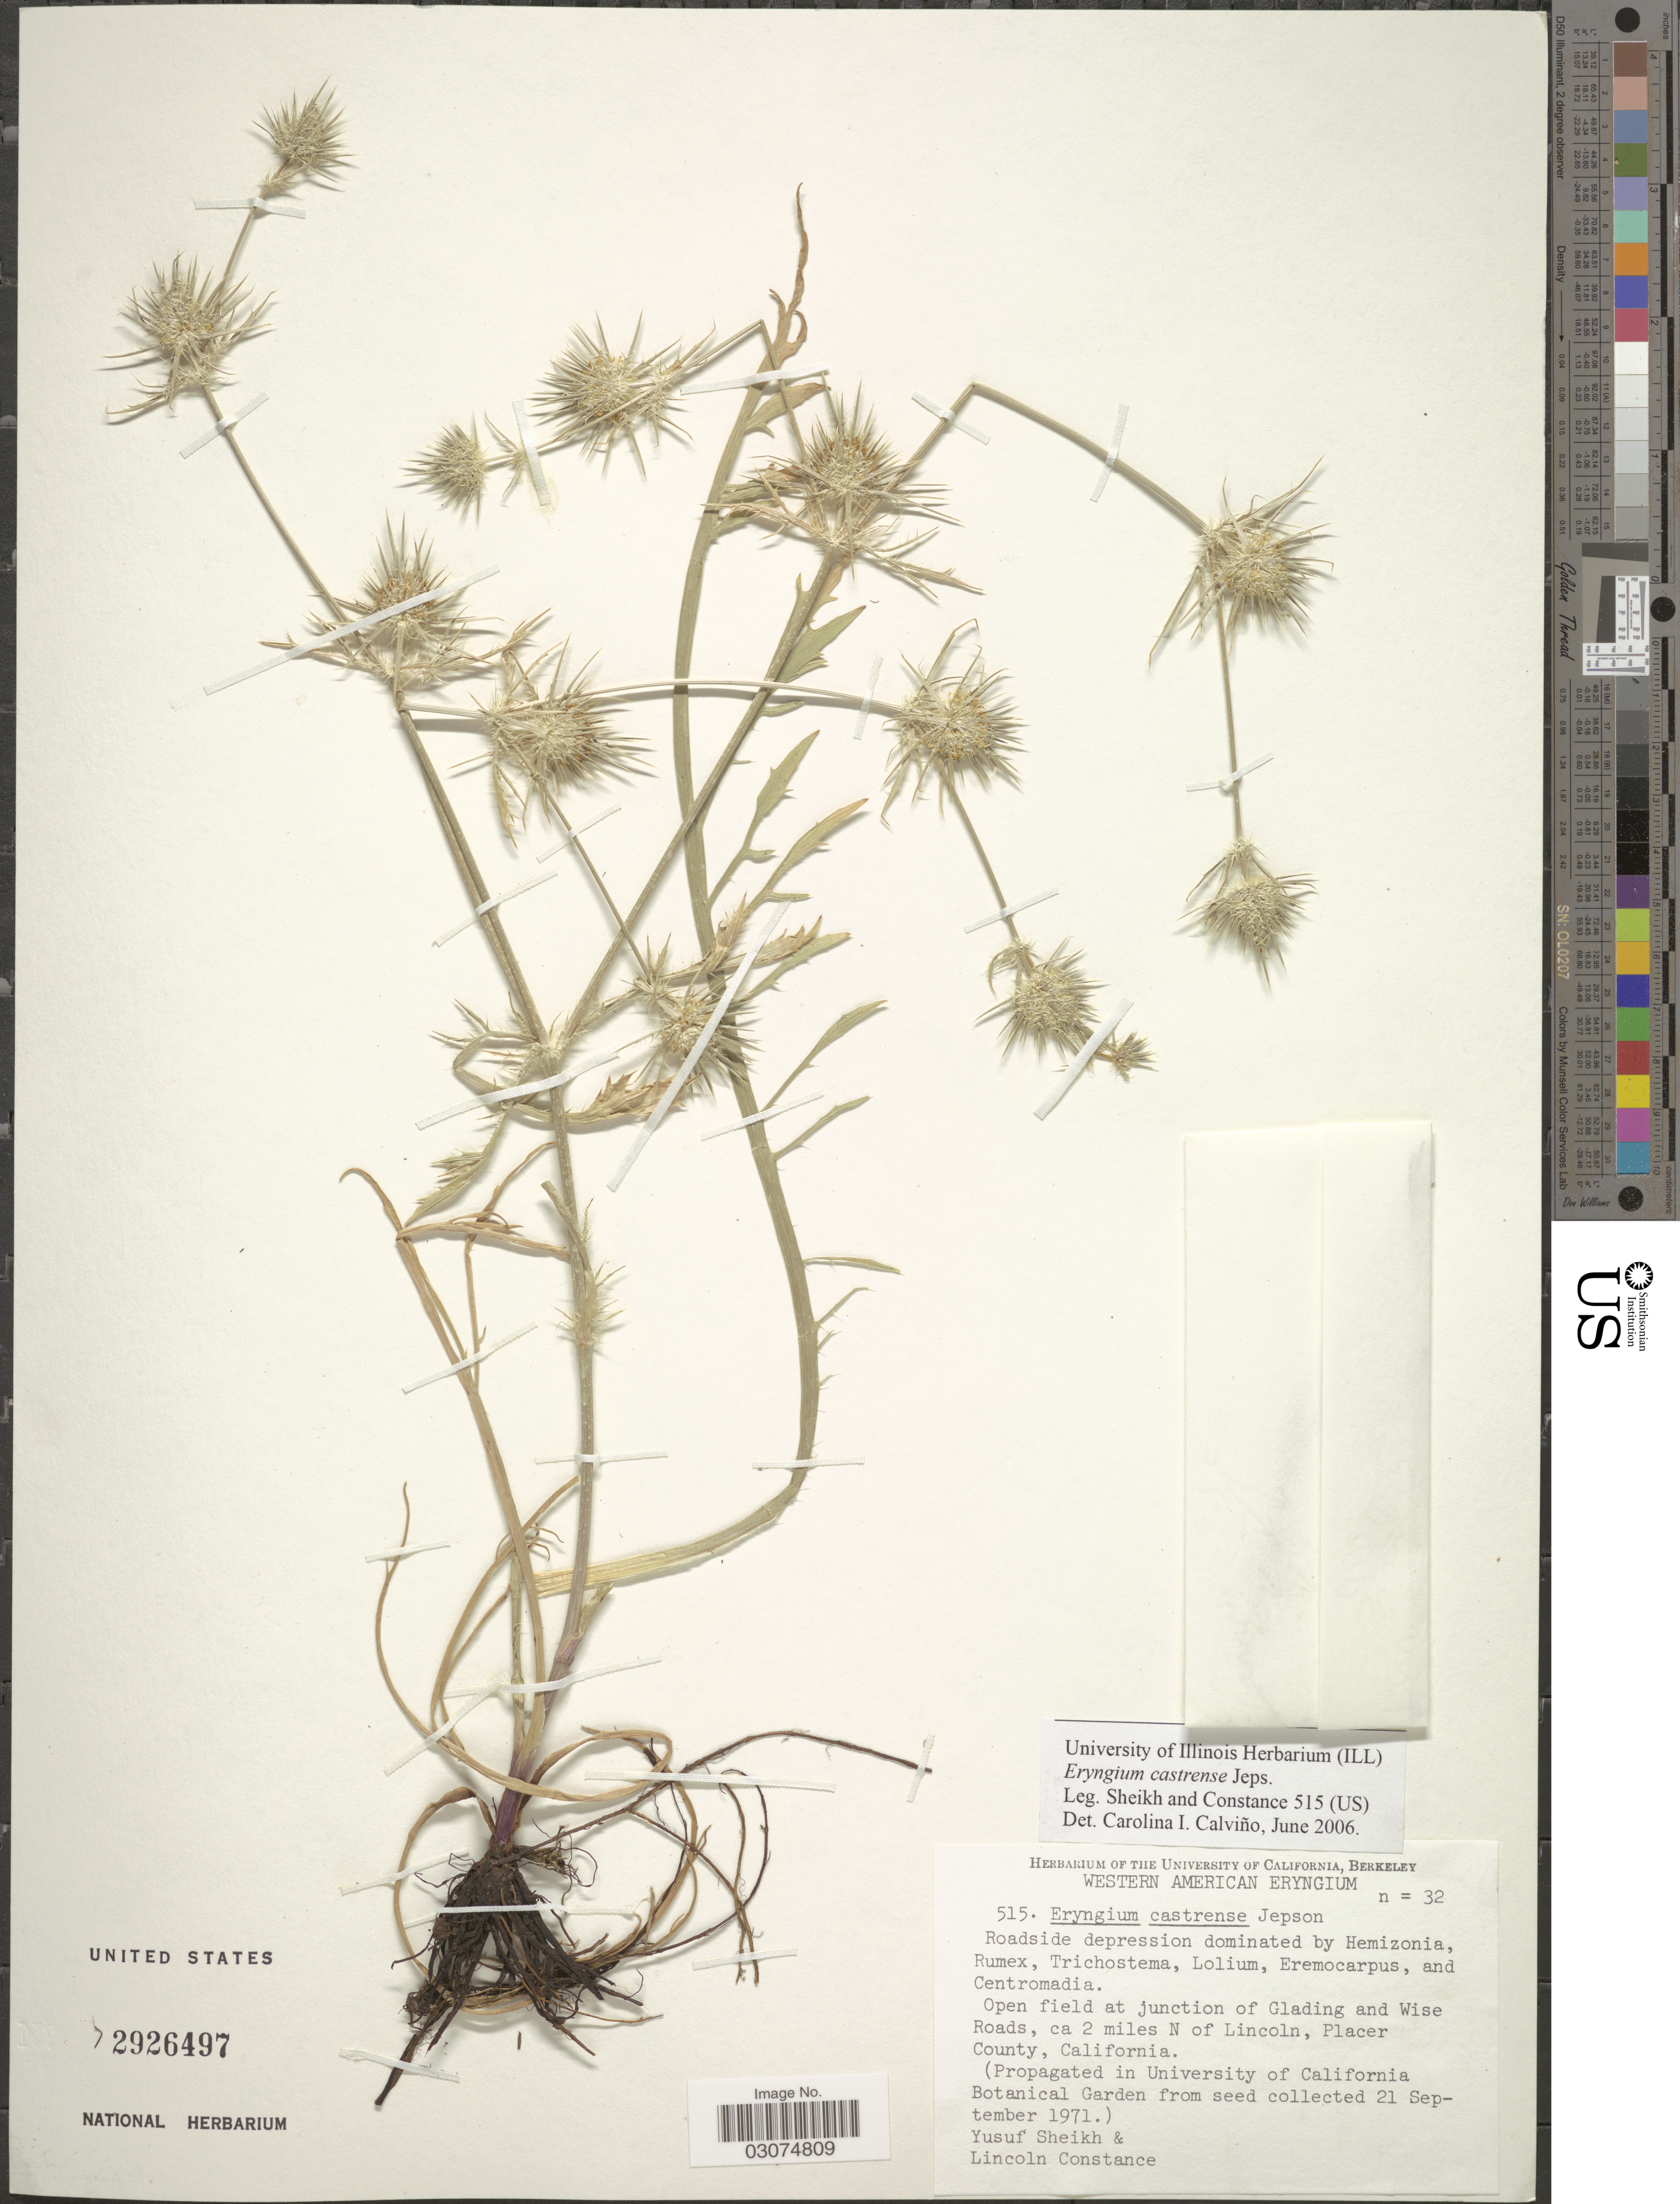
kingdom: Plantae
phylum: Tracheophyta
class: Magnoliopsida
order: Apiales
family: Apiaceae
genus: Eryngium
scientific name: Eryngium castrense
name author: Jeps.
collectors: Y. Sheikh & L. Constance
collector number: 515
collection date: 1971-09-21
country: United States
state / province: California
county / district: Placer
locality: Open field at junction of Glading and Wise Roads, ca 2 miles N of Lincoln, Placer County.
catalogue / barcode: US 2926497